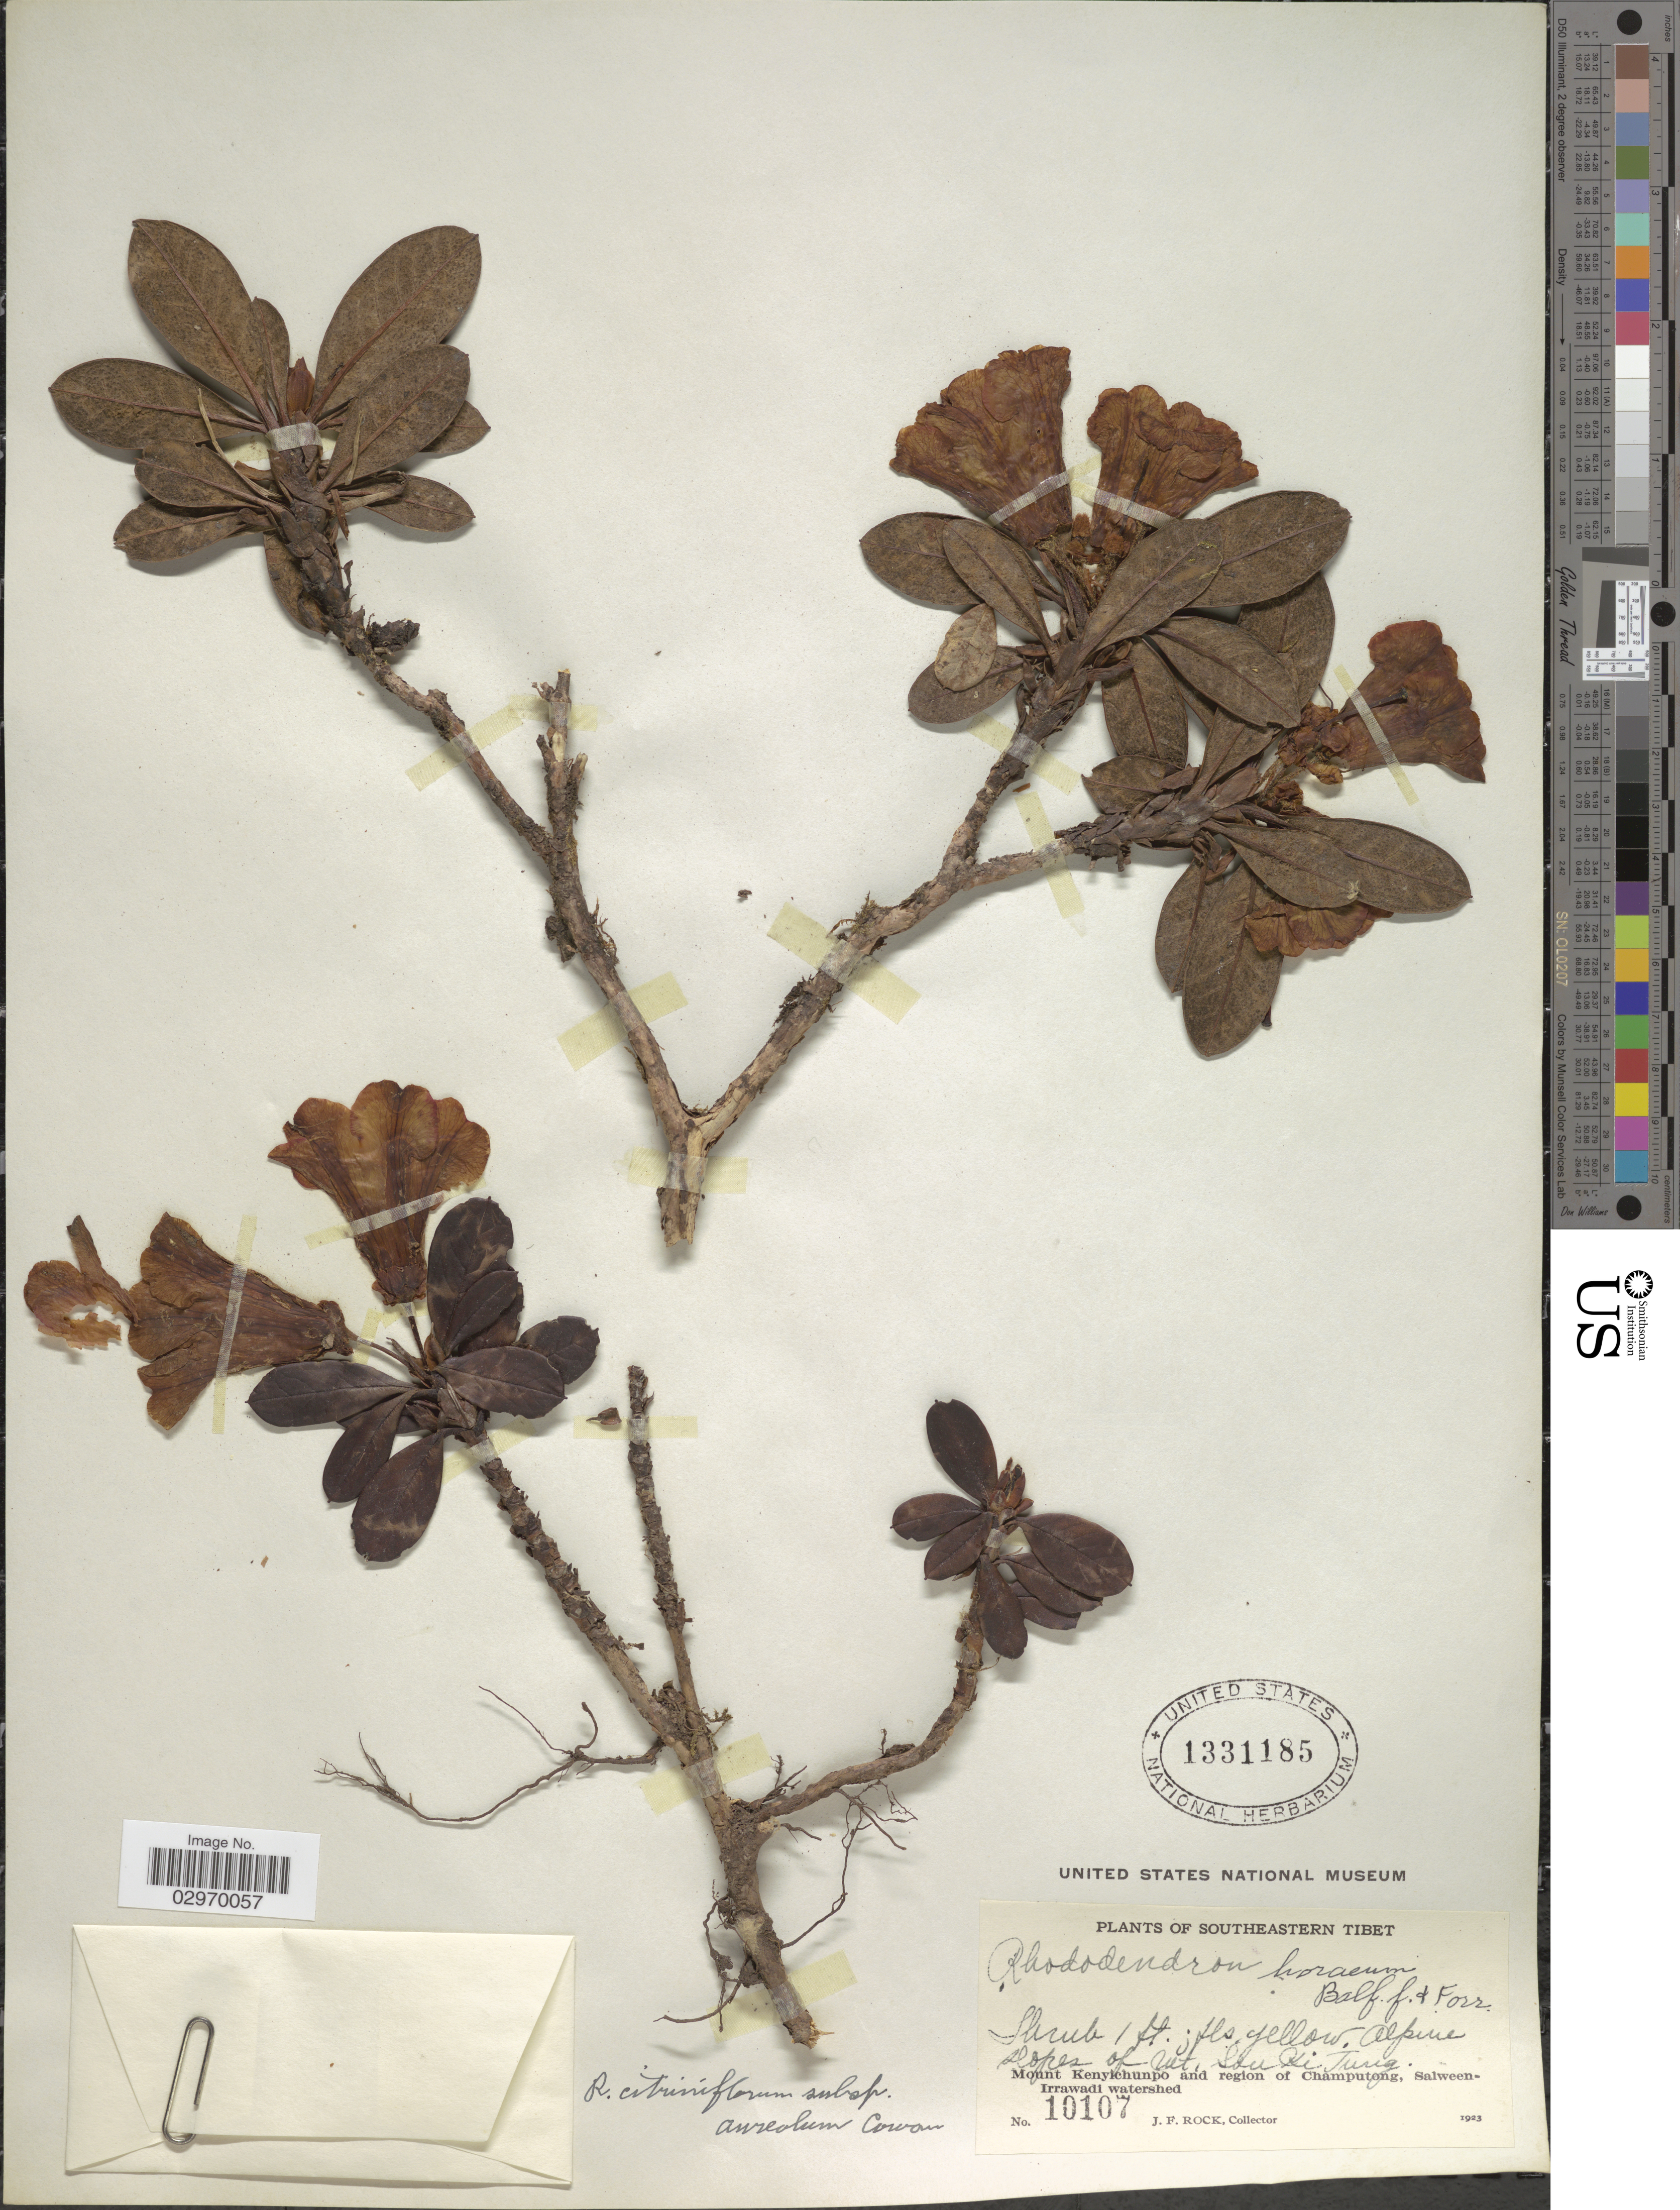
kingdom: Plantae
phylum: Tracheophyta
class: Magnoliopsida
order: Ericales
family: Ericaceae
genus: Rhododendron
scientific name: Rhododendron citriniflorum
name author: Balf. f. & Forrest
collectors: J. Rock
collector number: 10107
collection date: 1923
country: China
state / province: Xizang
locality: Southeastern Tibet. Slopes of Mt. Sou Xi Tung.Mount Kenyichunpo and region of Champutong, Salween-Irrawadi watershed.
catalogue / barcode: US 1331185